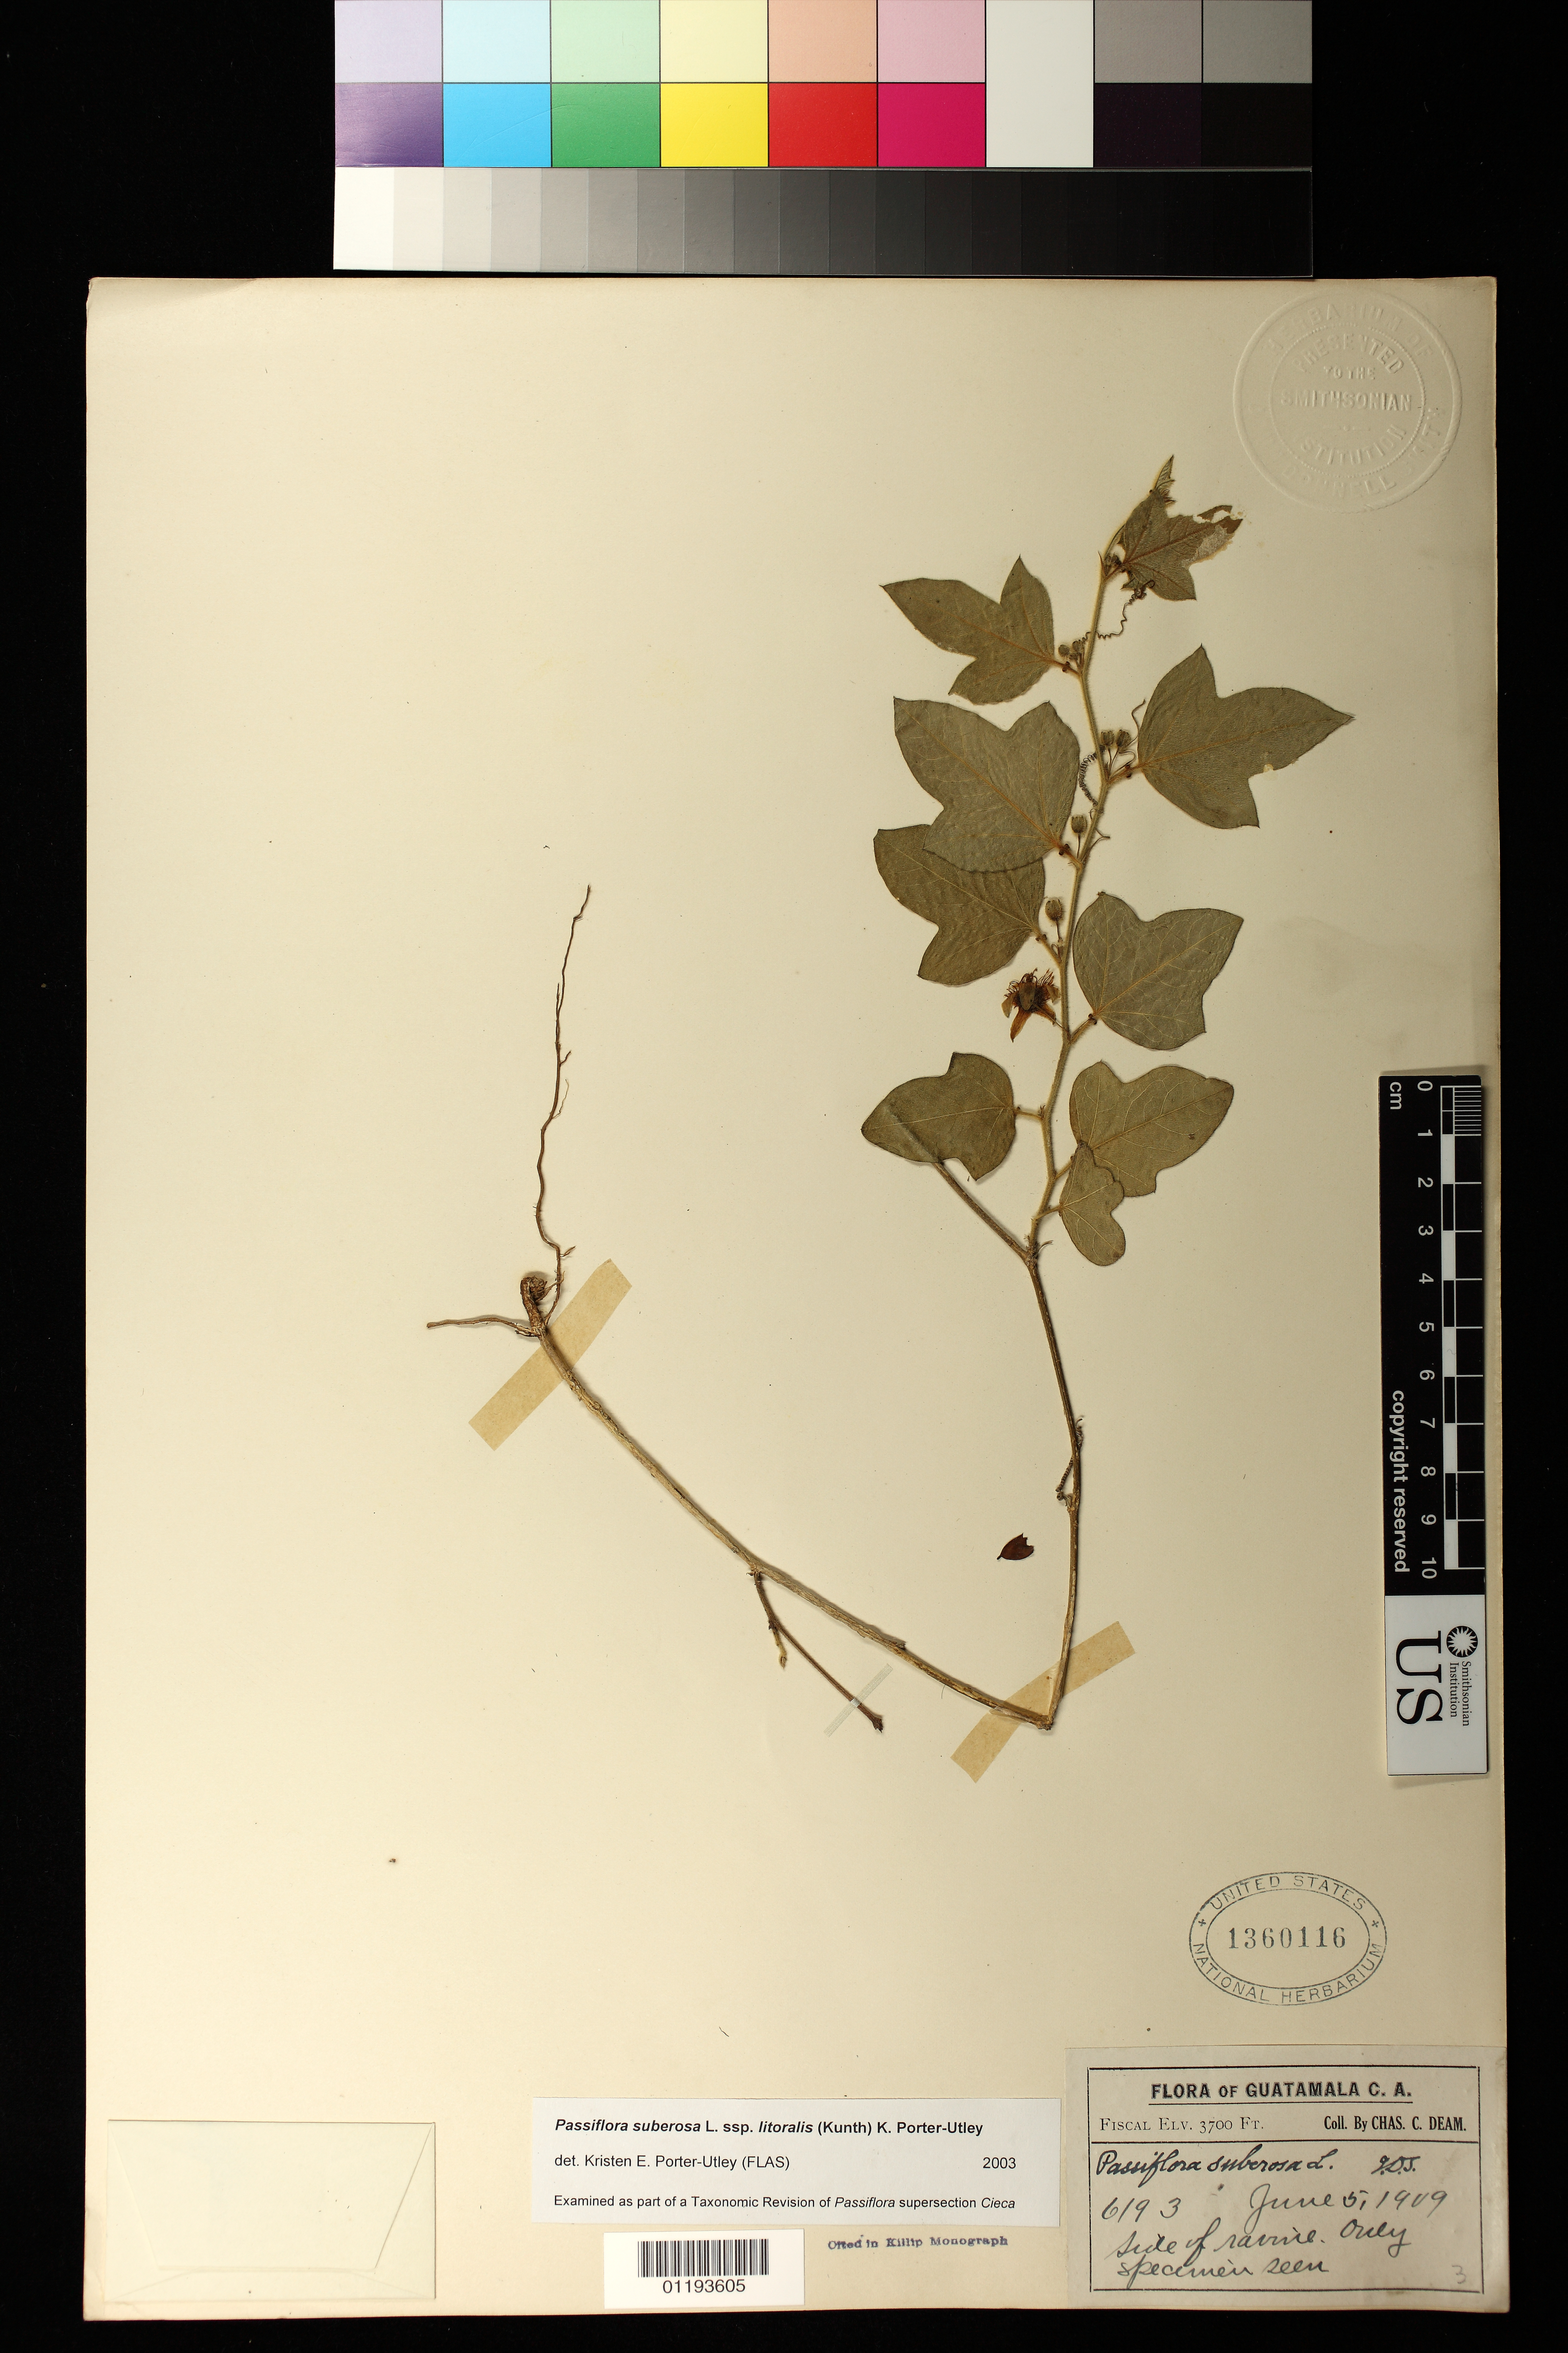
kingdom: Plantae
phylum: Tracheophyta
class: Magnoliopsida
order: Malpighiales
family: Passifloraceae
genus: Passiflora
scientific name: Passiflora suberosa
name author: L.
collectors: C. C. Deam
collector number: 6193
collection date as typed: Jun 5 1909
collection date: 1909-06-05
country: Guatemala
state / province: Guatemala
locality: Fiscal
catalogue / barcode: US 1360116